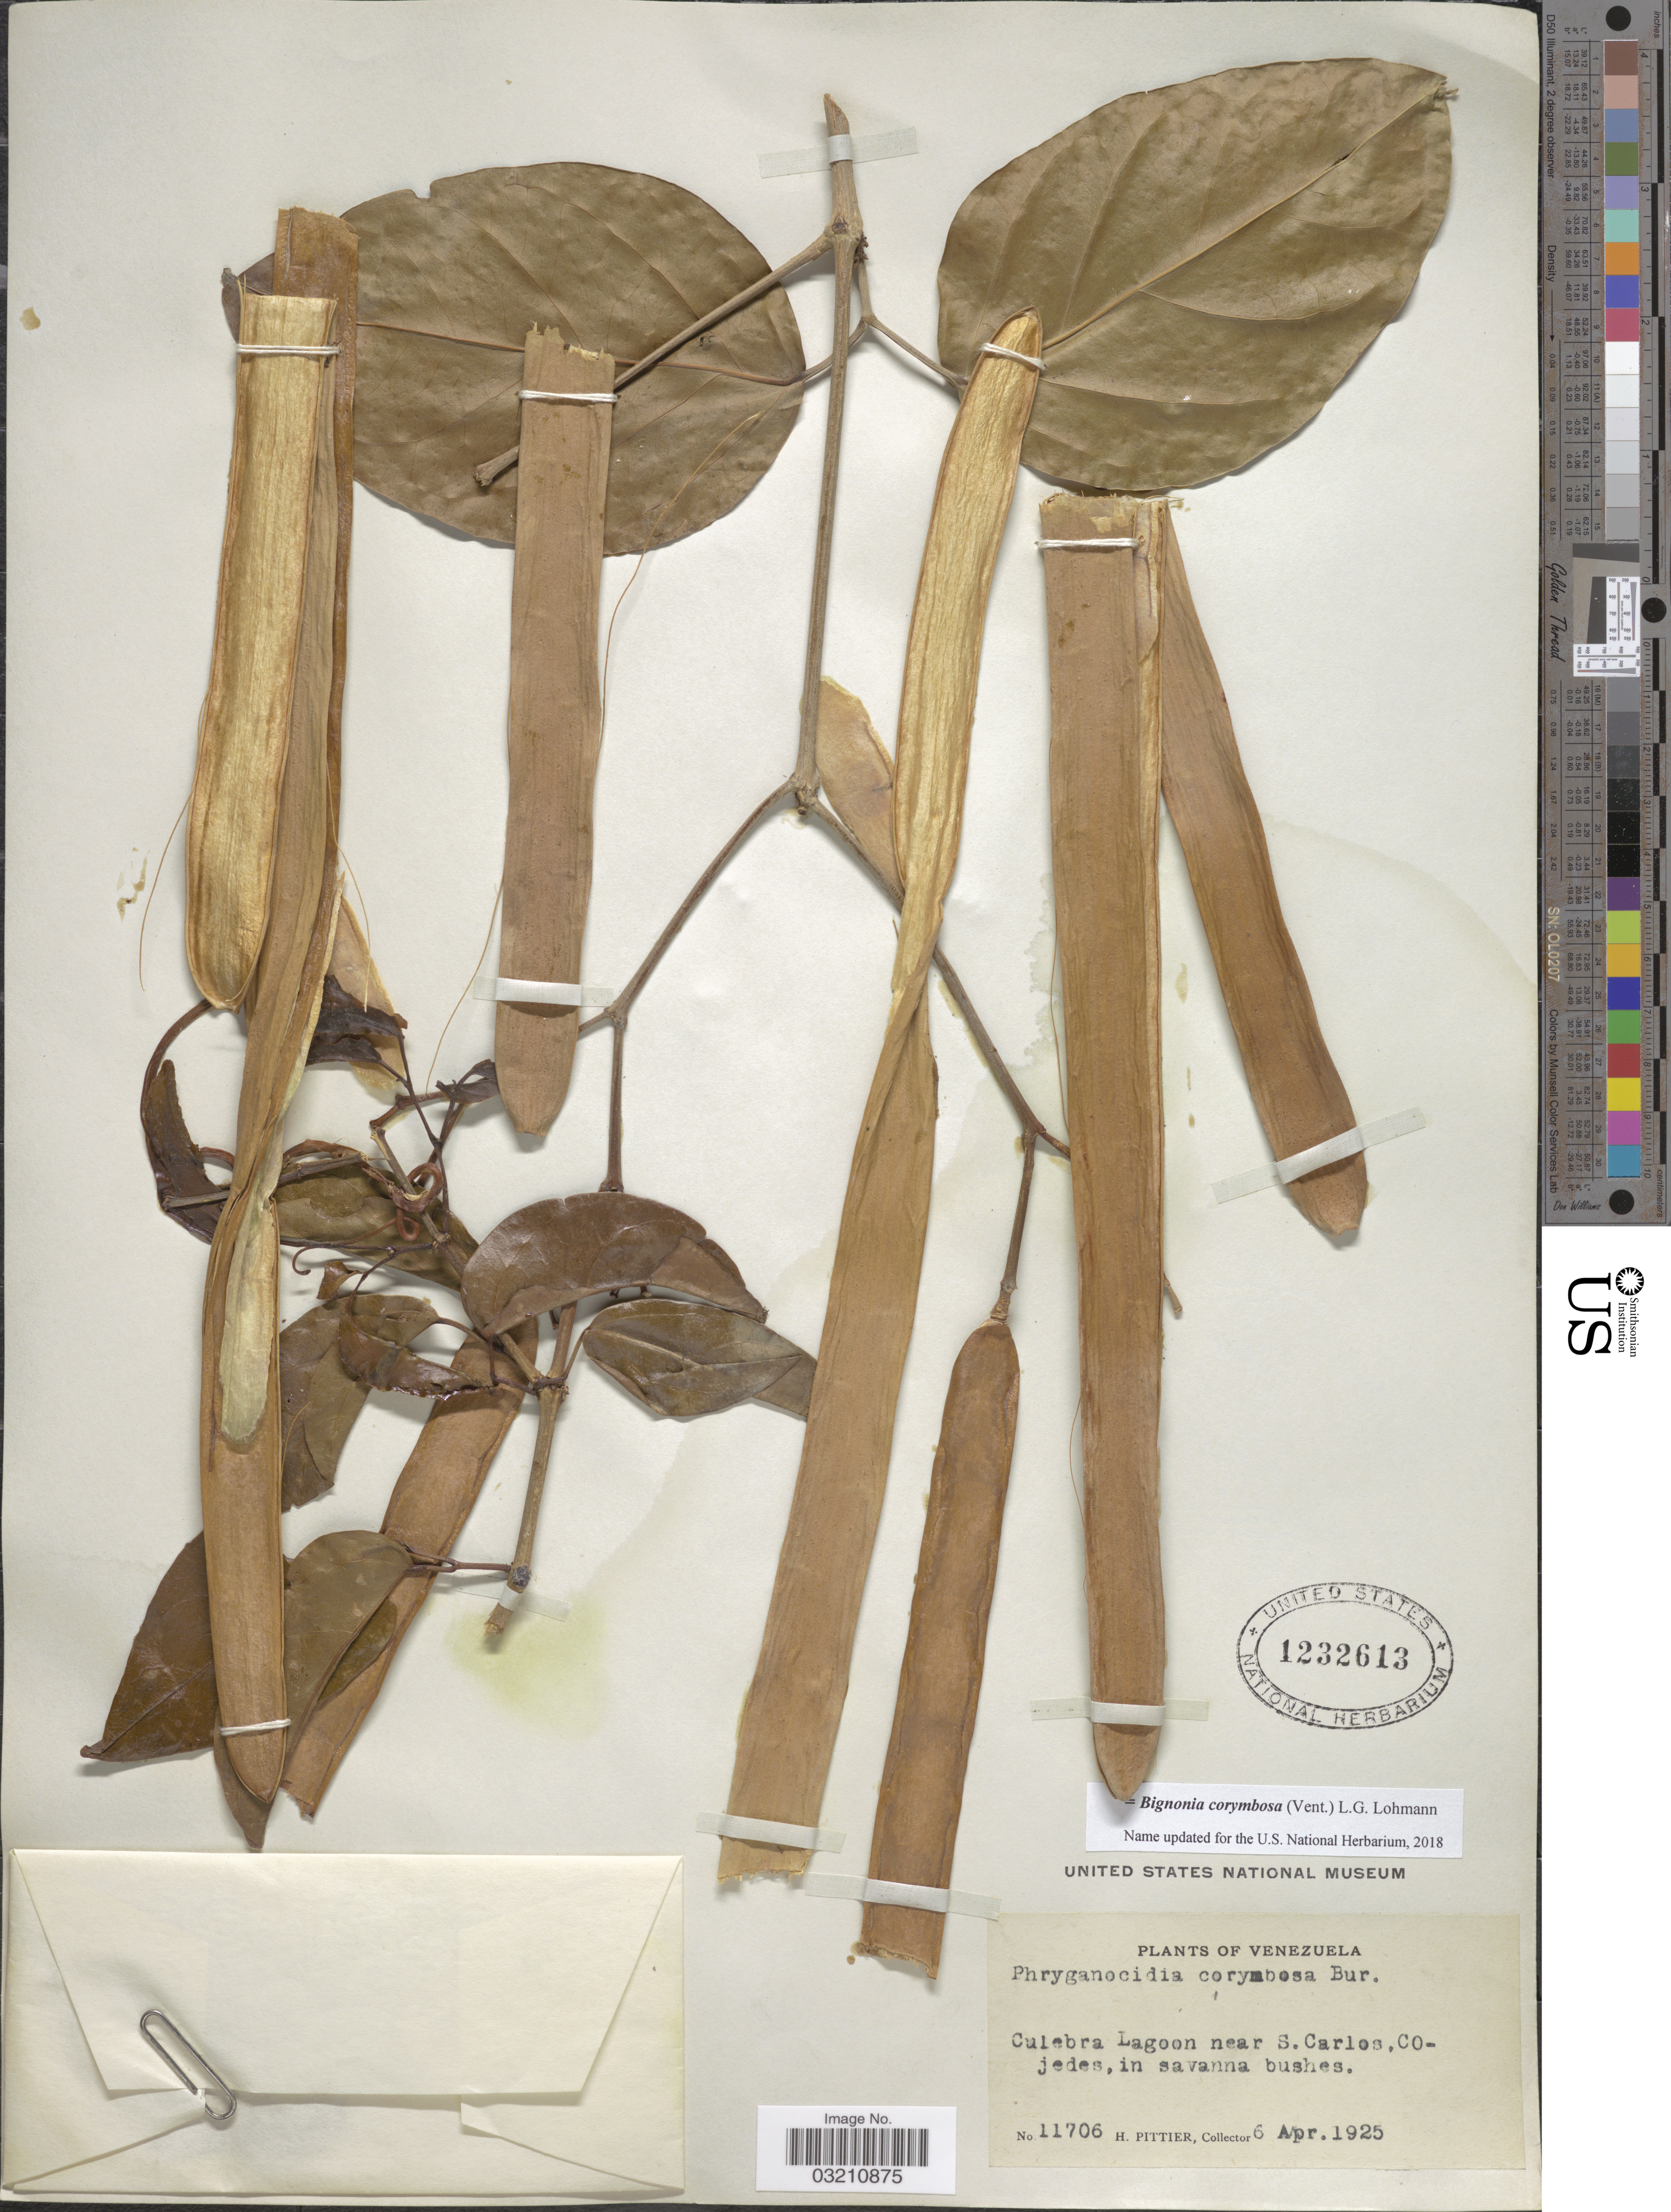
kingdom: Plantae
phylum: Tracheophyta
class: Magnoliopsida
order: Lamiales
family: Bignoniaceae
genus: Bignonia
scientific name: Bignonia corymbosa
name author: (Vent.) L.G. Lohmann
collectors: H. F. Pittier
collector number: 11706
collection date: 1925-04-06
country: Venezuela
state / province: Cojedes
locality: Culebra Lagoon near S. Carlos.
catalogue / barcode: US 1232613